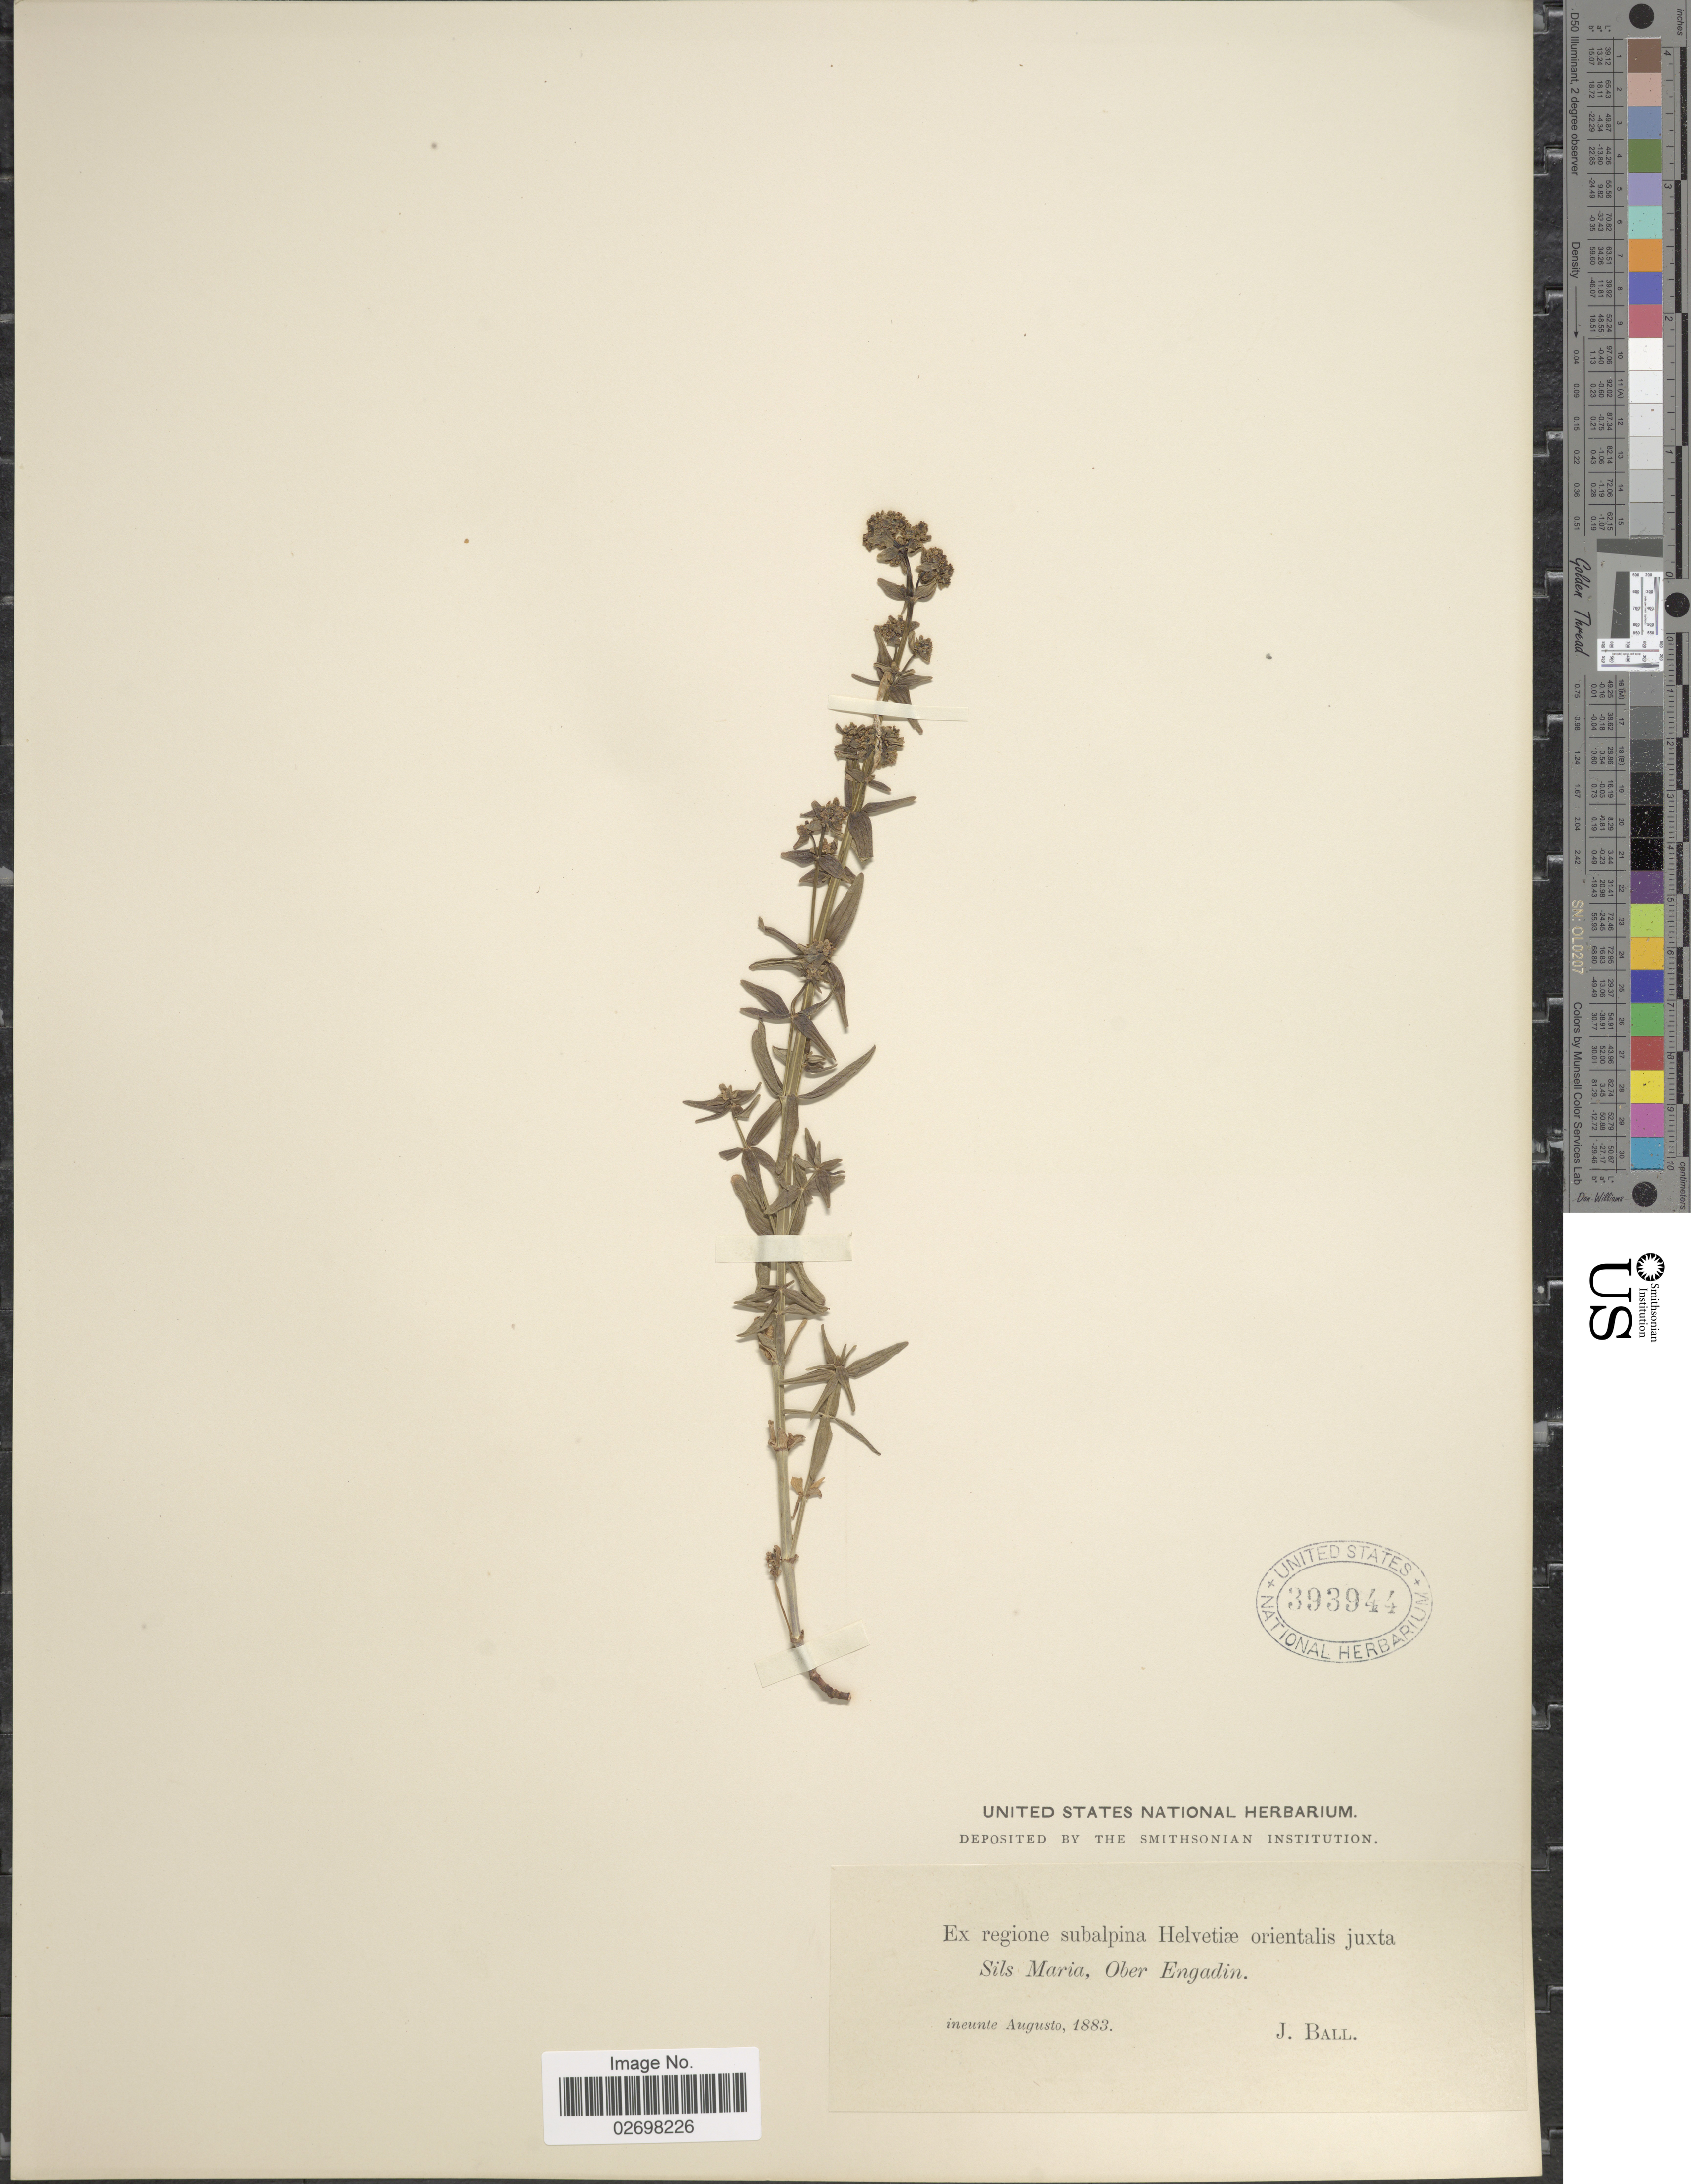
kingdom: Plantae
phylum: Tracheophyta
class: Magnoliopsida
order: Gentianales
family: Rubiaceae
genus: Galium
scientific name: Galium sp.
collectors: J. Ball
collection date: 1883-08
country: Switzerland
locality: Regione subalpina Helvetiæ orientalis juxta Sils Maria, Ober Engadin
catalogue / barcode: US 393944